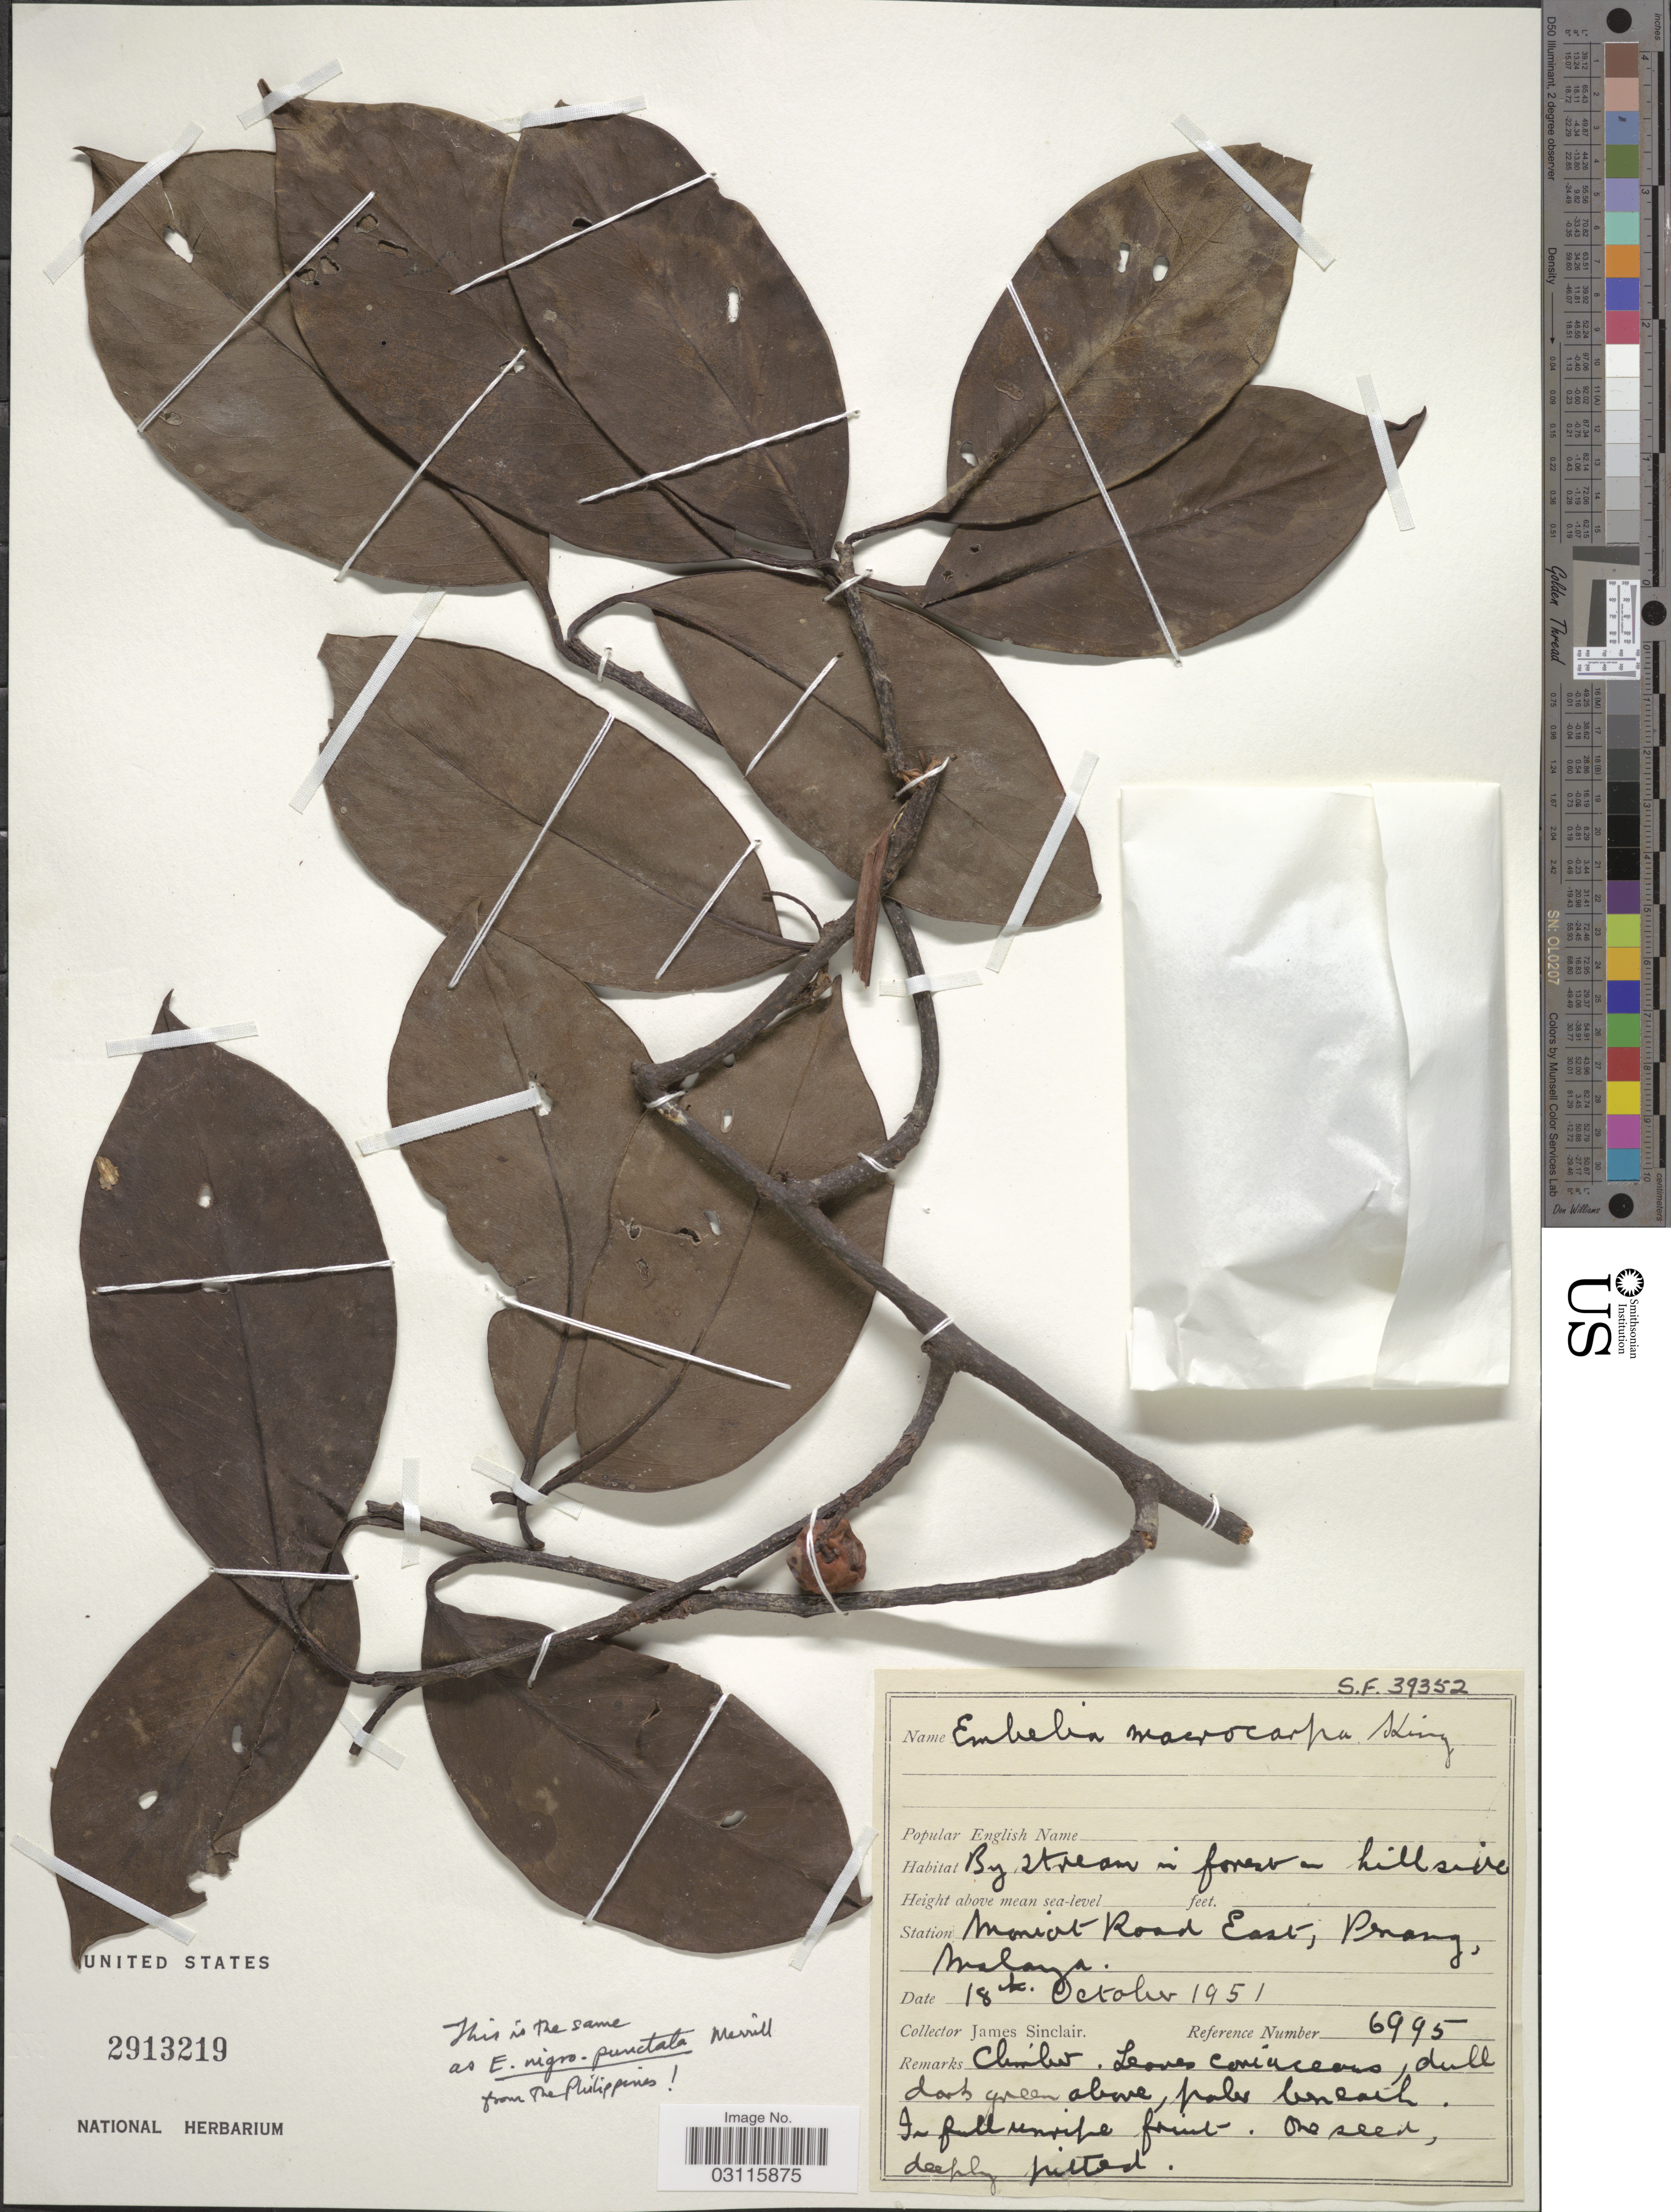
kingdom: Plantae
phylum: Tracheophyta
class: Magnoliopsida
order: Ericales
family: Primulaceae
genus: Embelia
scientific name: Embelia macrocarpa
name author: King & Gamble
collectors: J. Sinclair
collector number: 6995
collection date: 1951-10-18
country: Malaysia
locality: Station Moniot Road East, Penang, Malaya.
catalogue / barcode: US 2913219